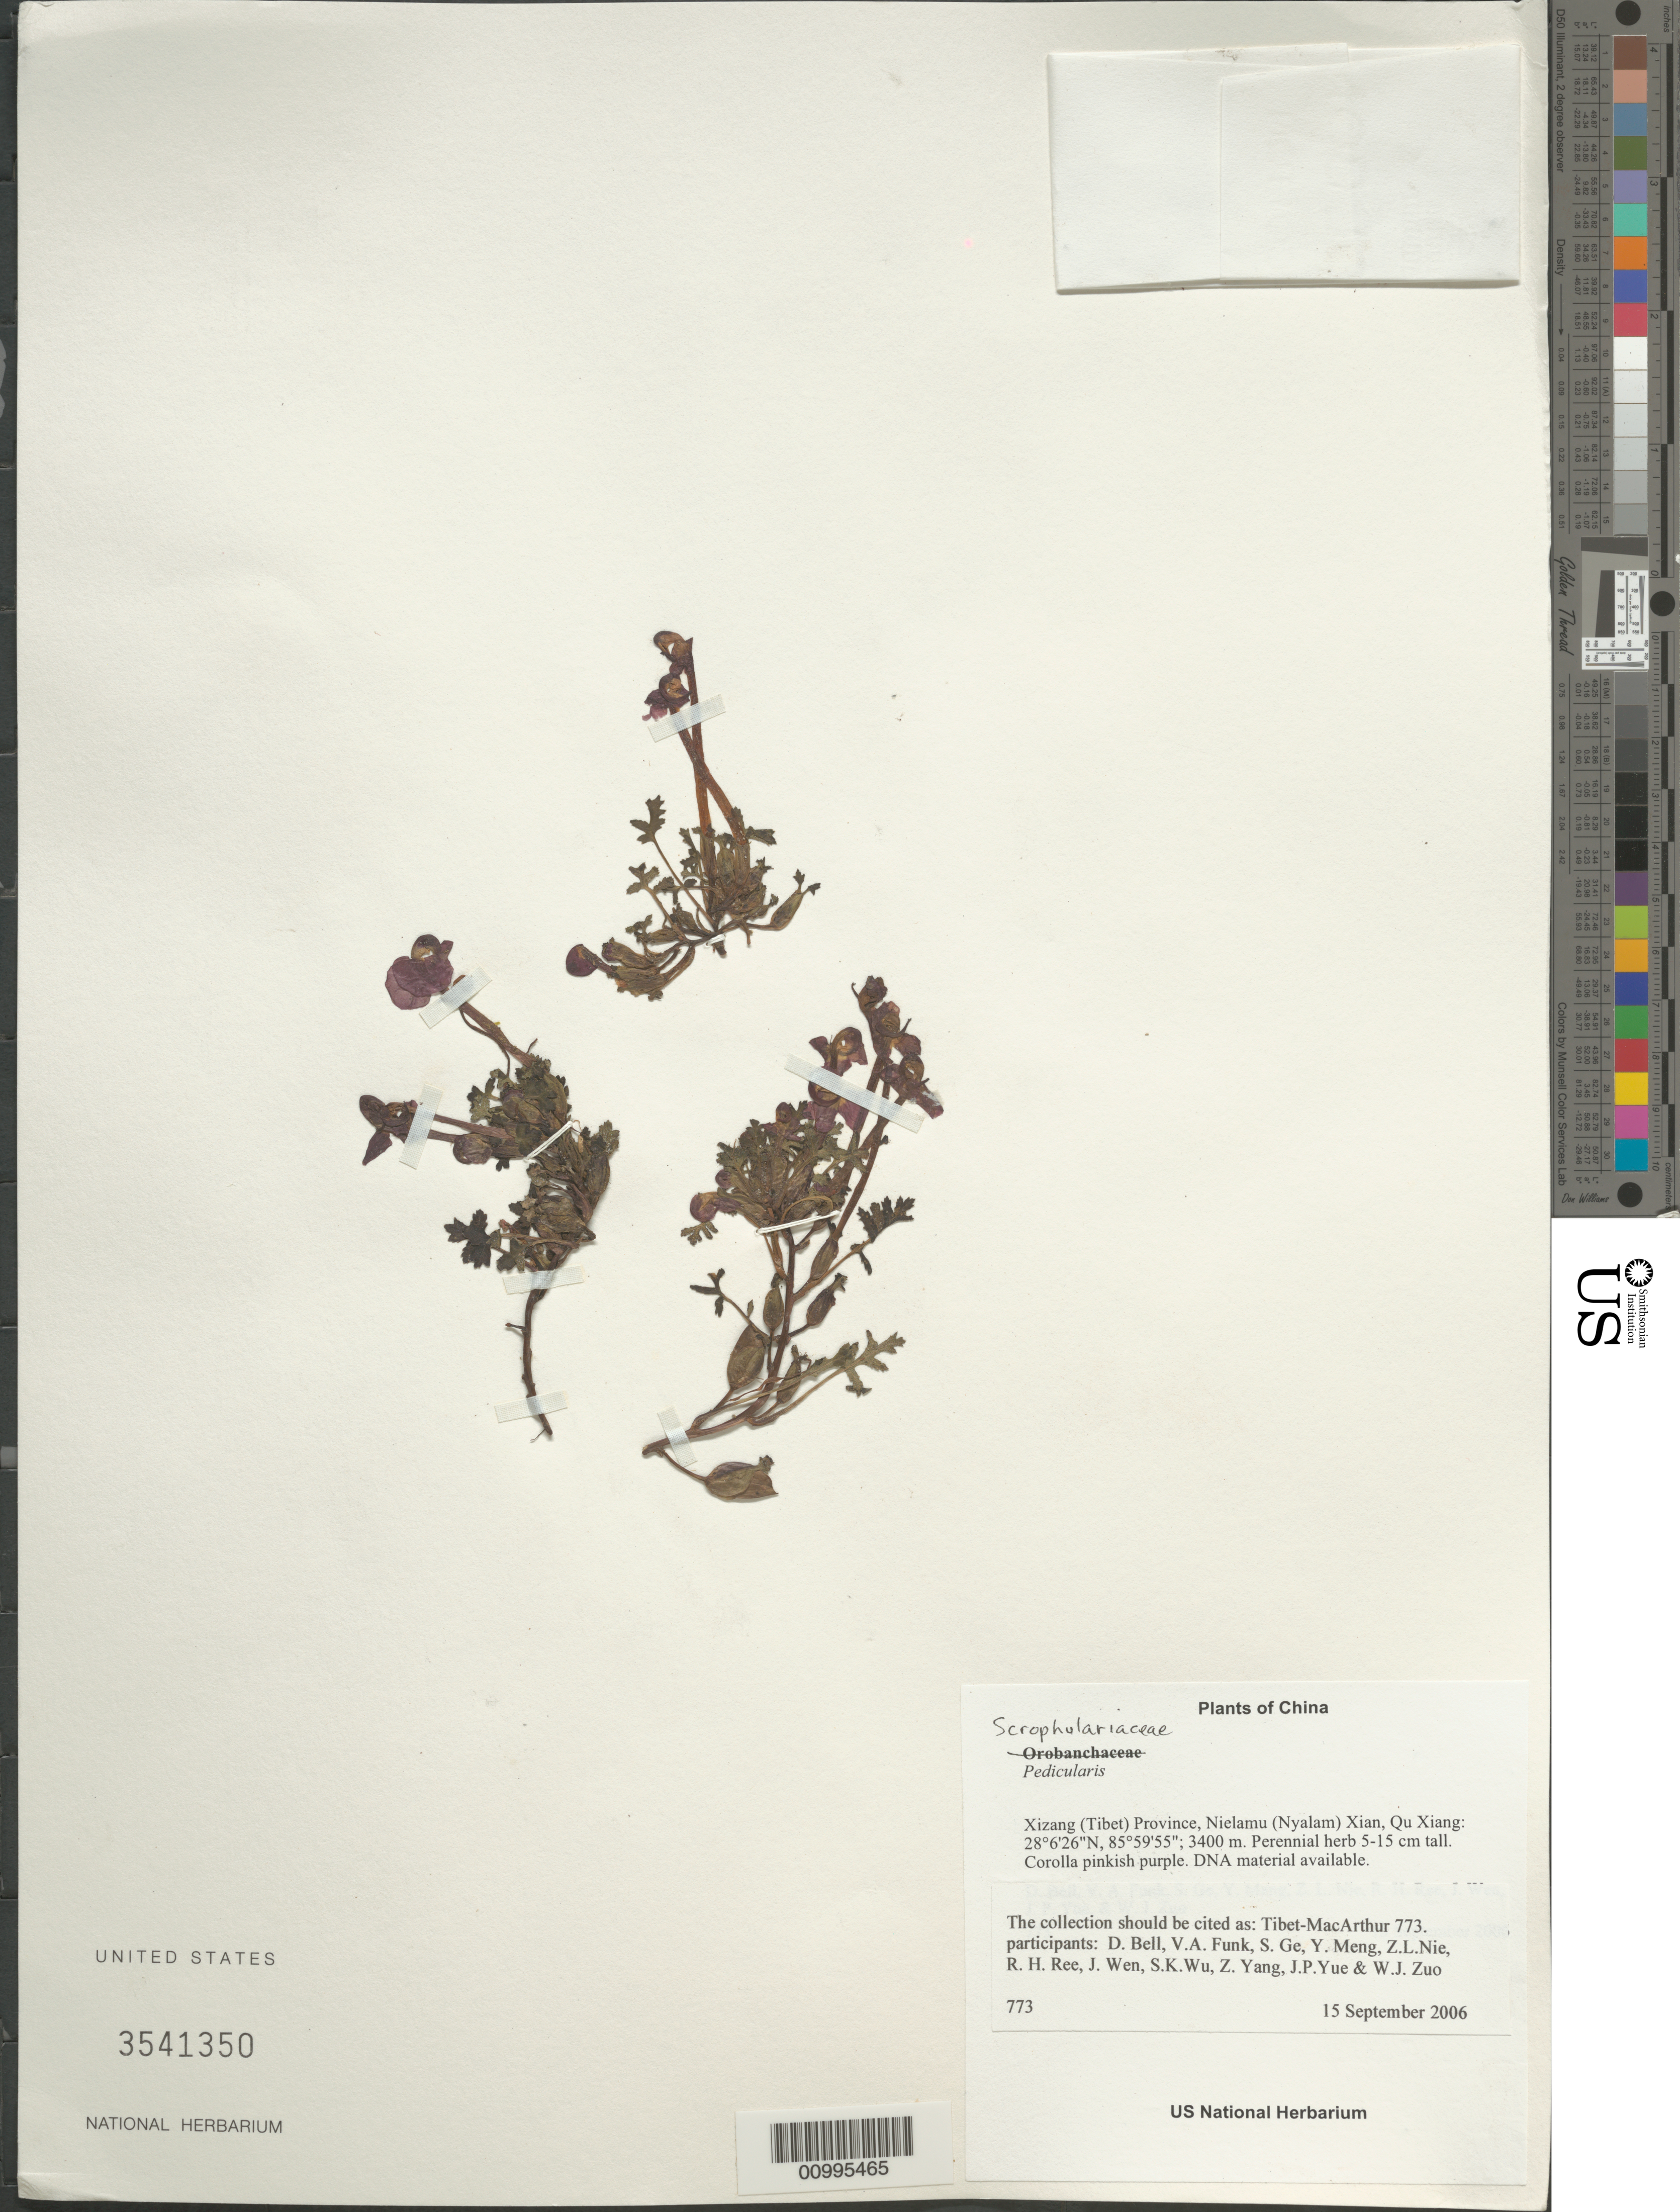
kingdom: Plantae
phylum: Tracheophyta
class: Magnoliopsida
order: Lamiales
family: Orobanchaceae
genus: Pedicularis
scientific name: Pedicularis sp.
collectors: Tibet-MacArthur, D. A. Bell, V. Funk, S. Ge, Y. Meng, Z. Nie, R. Ree, J. Wen, J. Yue & W. Zuo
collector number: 773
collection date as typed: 15 Sep 2006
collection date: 2006-09-15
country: China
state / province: Xizang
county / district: Nielamu (Nyalam) Xian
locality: Qu Xiang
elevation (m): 3400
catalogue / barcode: US 3541350